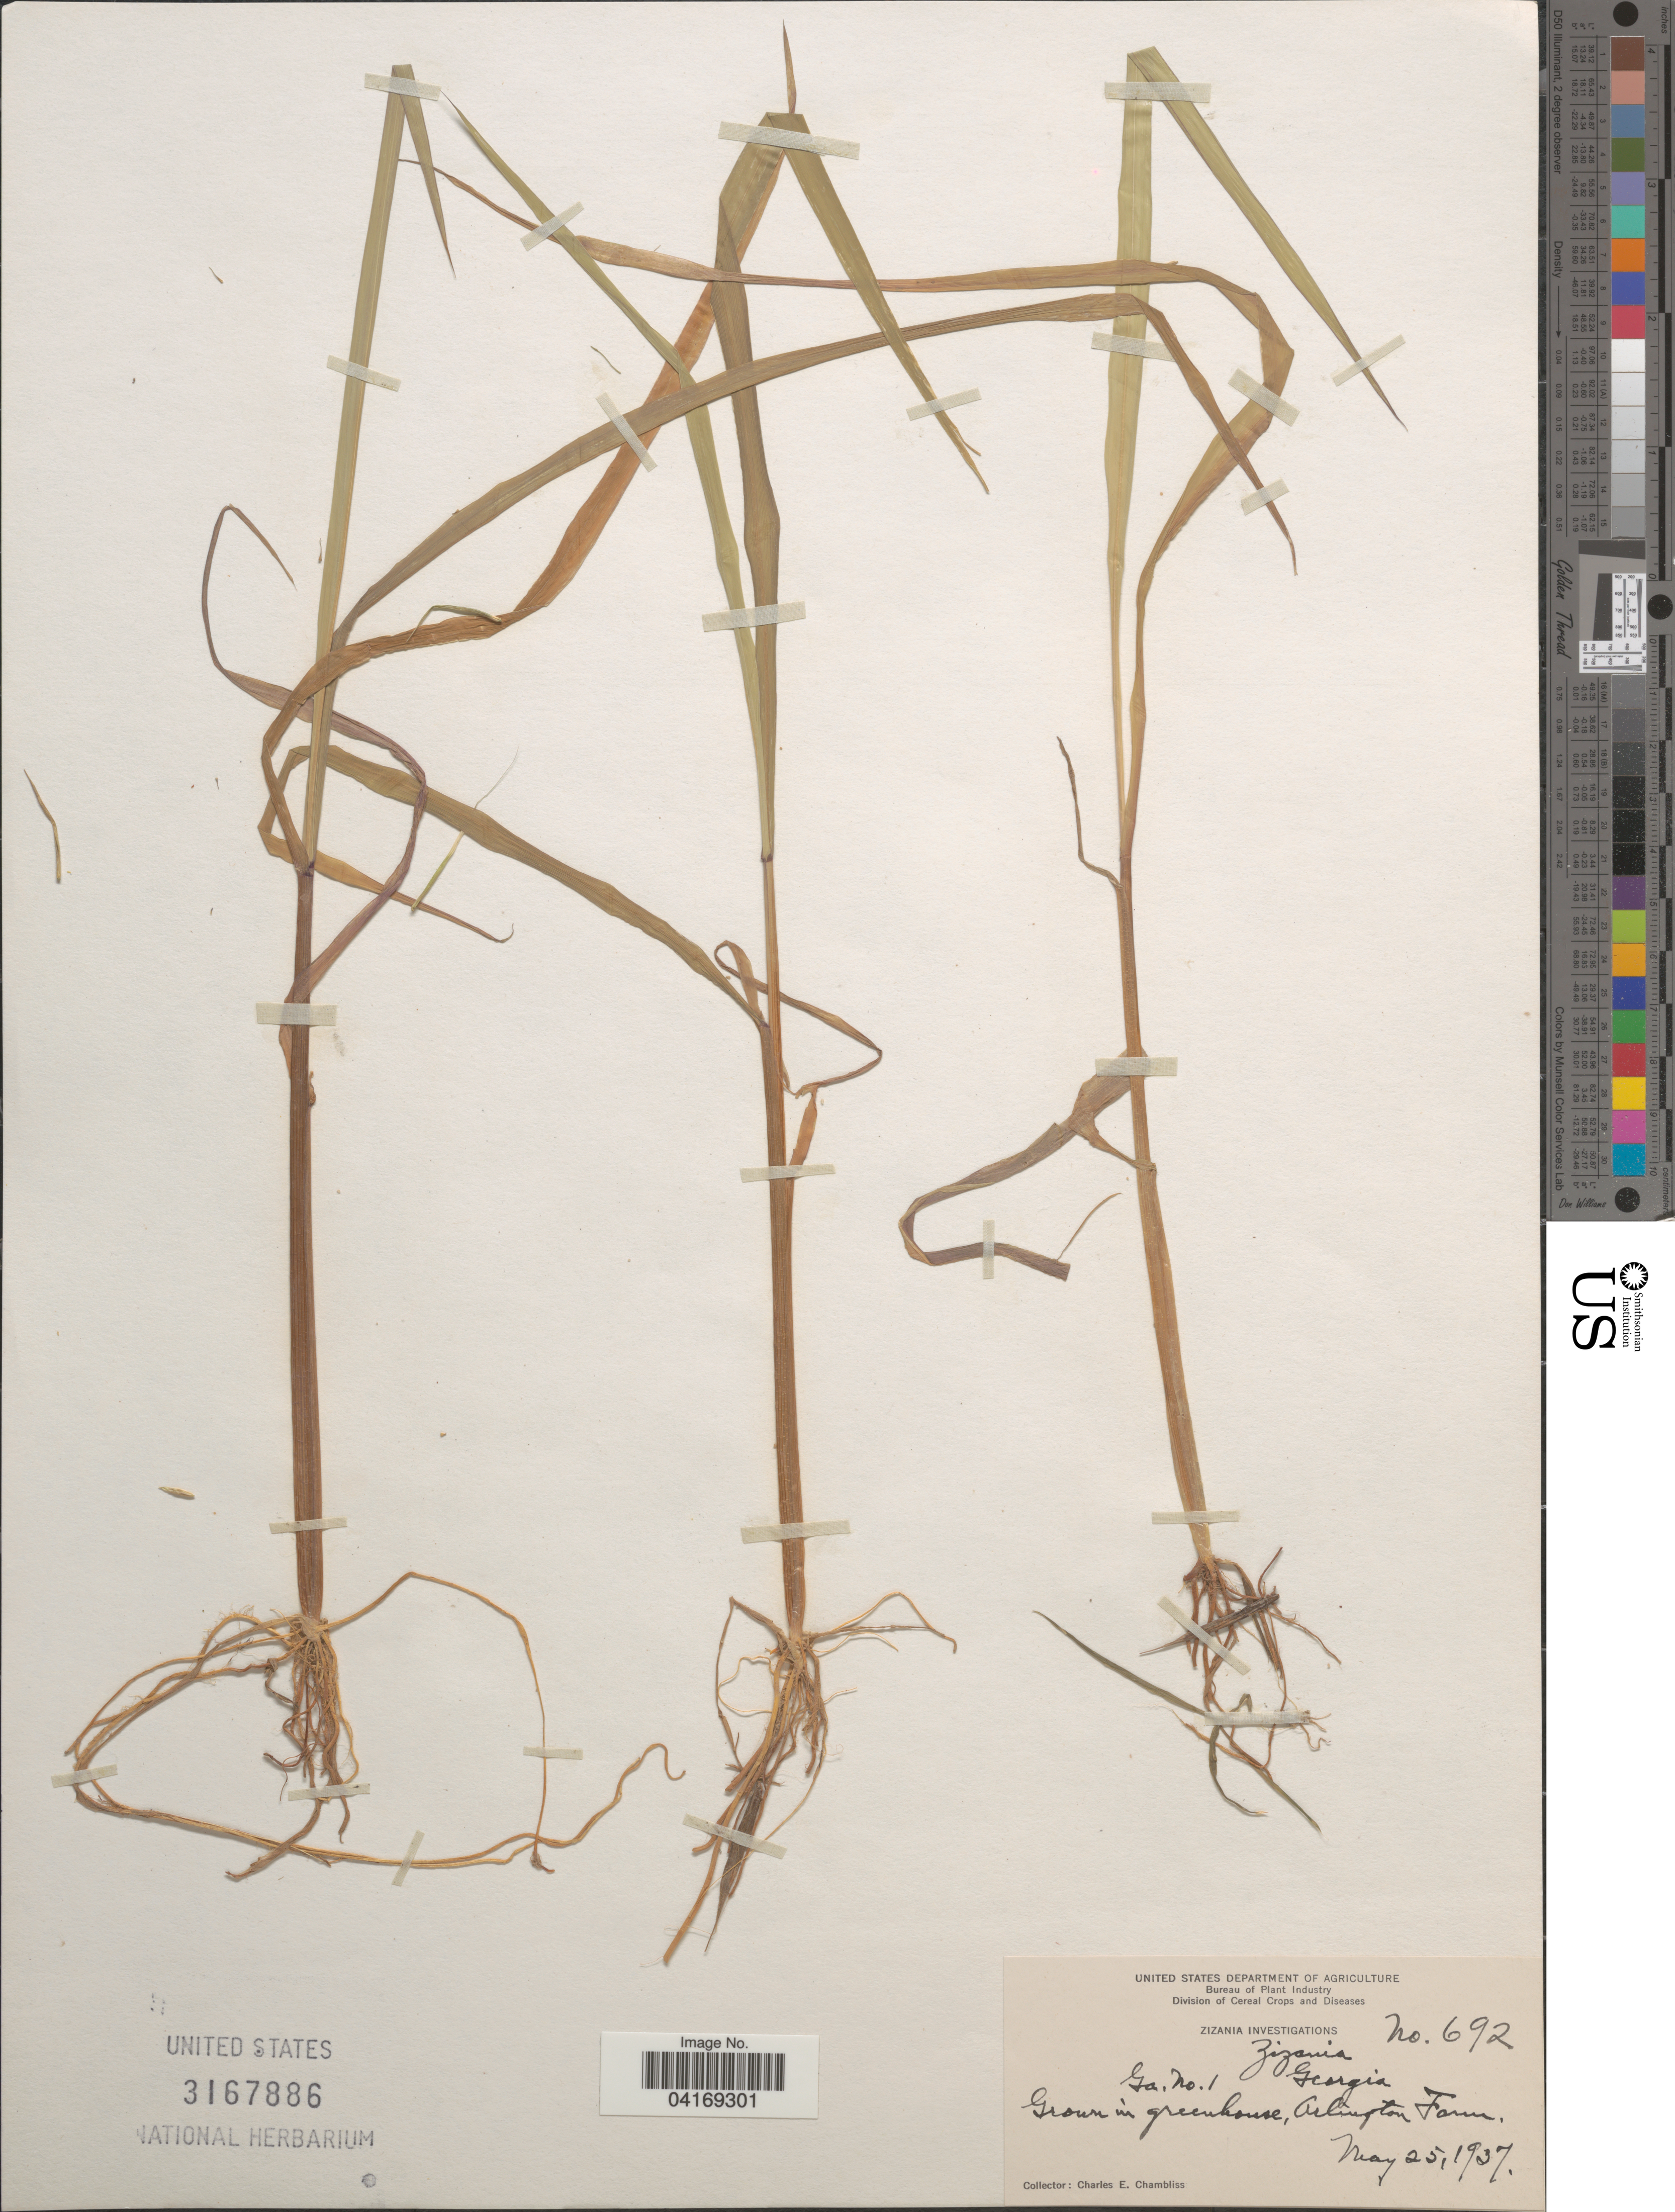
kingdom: Plantae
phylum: Tracheophyta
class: Liliopsida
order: Poales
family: Poaceae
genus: Zizania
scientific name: Zizania sp.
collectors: C. Chambliss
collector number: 692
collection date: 1937-05-25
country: United States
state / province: Virginia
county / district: Arlington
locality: In greenhouse, Arlington Farm.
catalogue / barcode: US 3167886